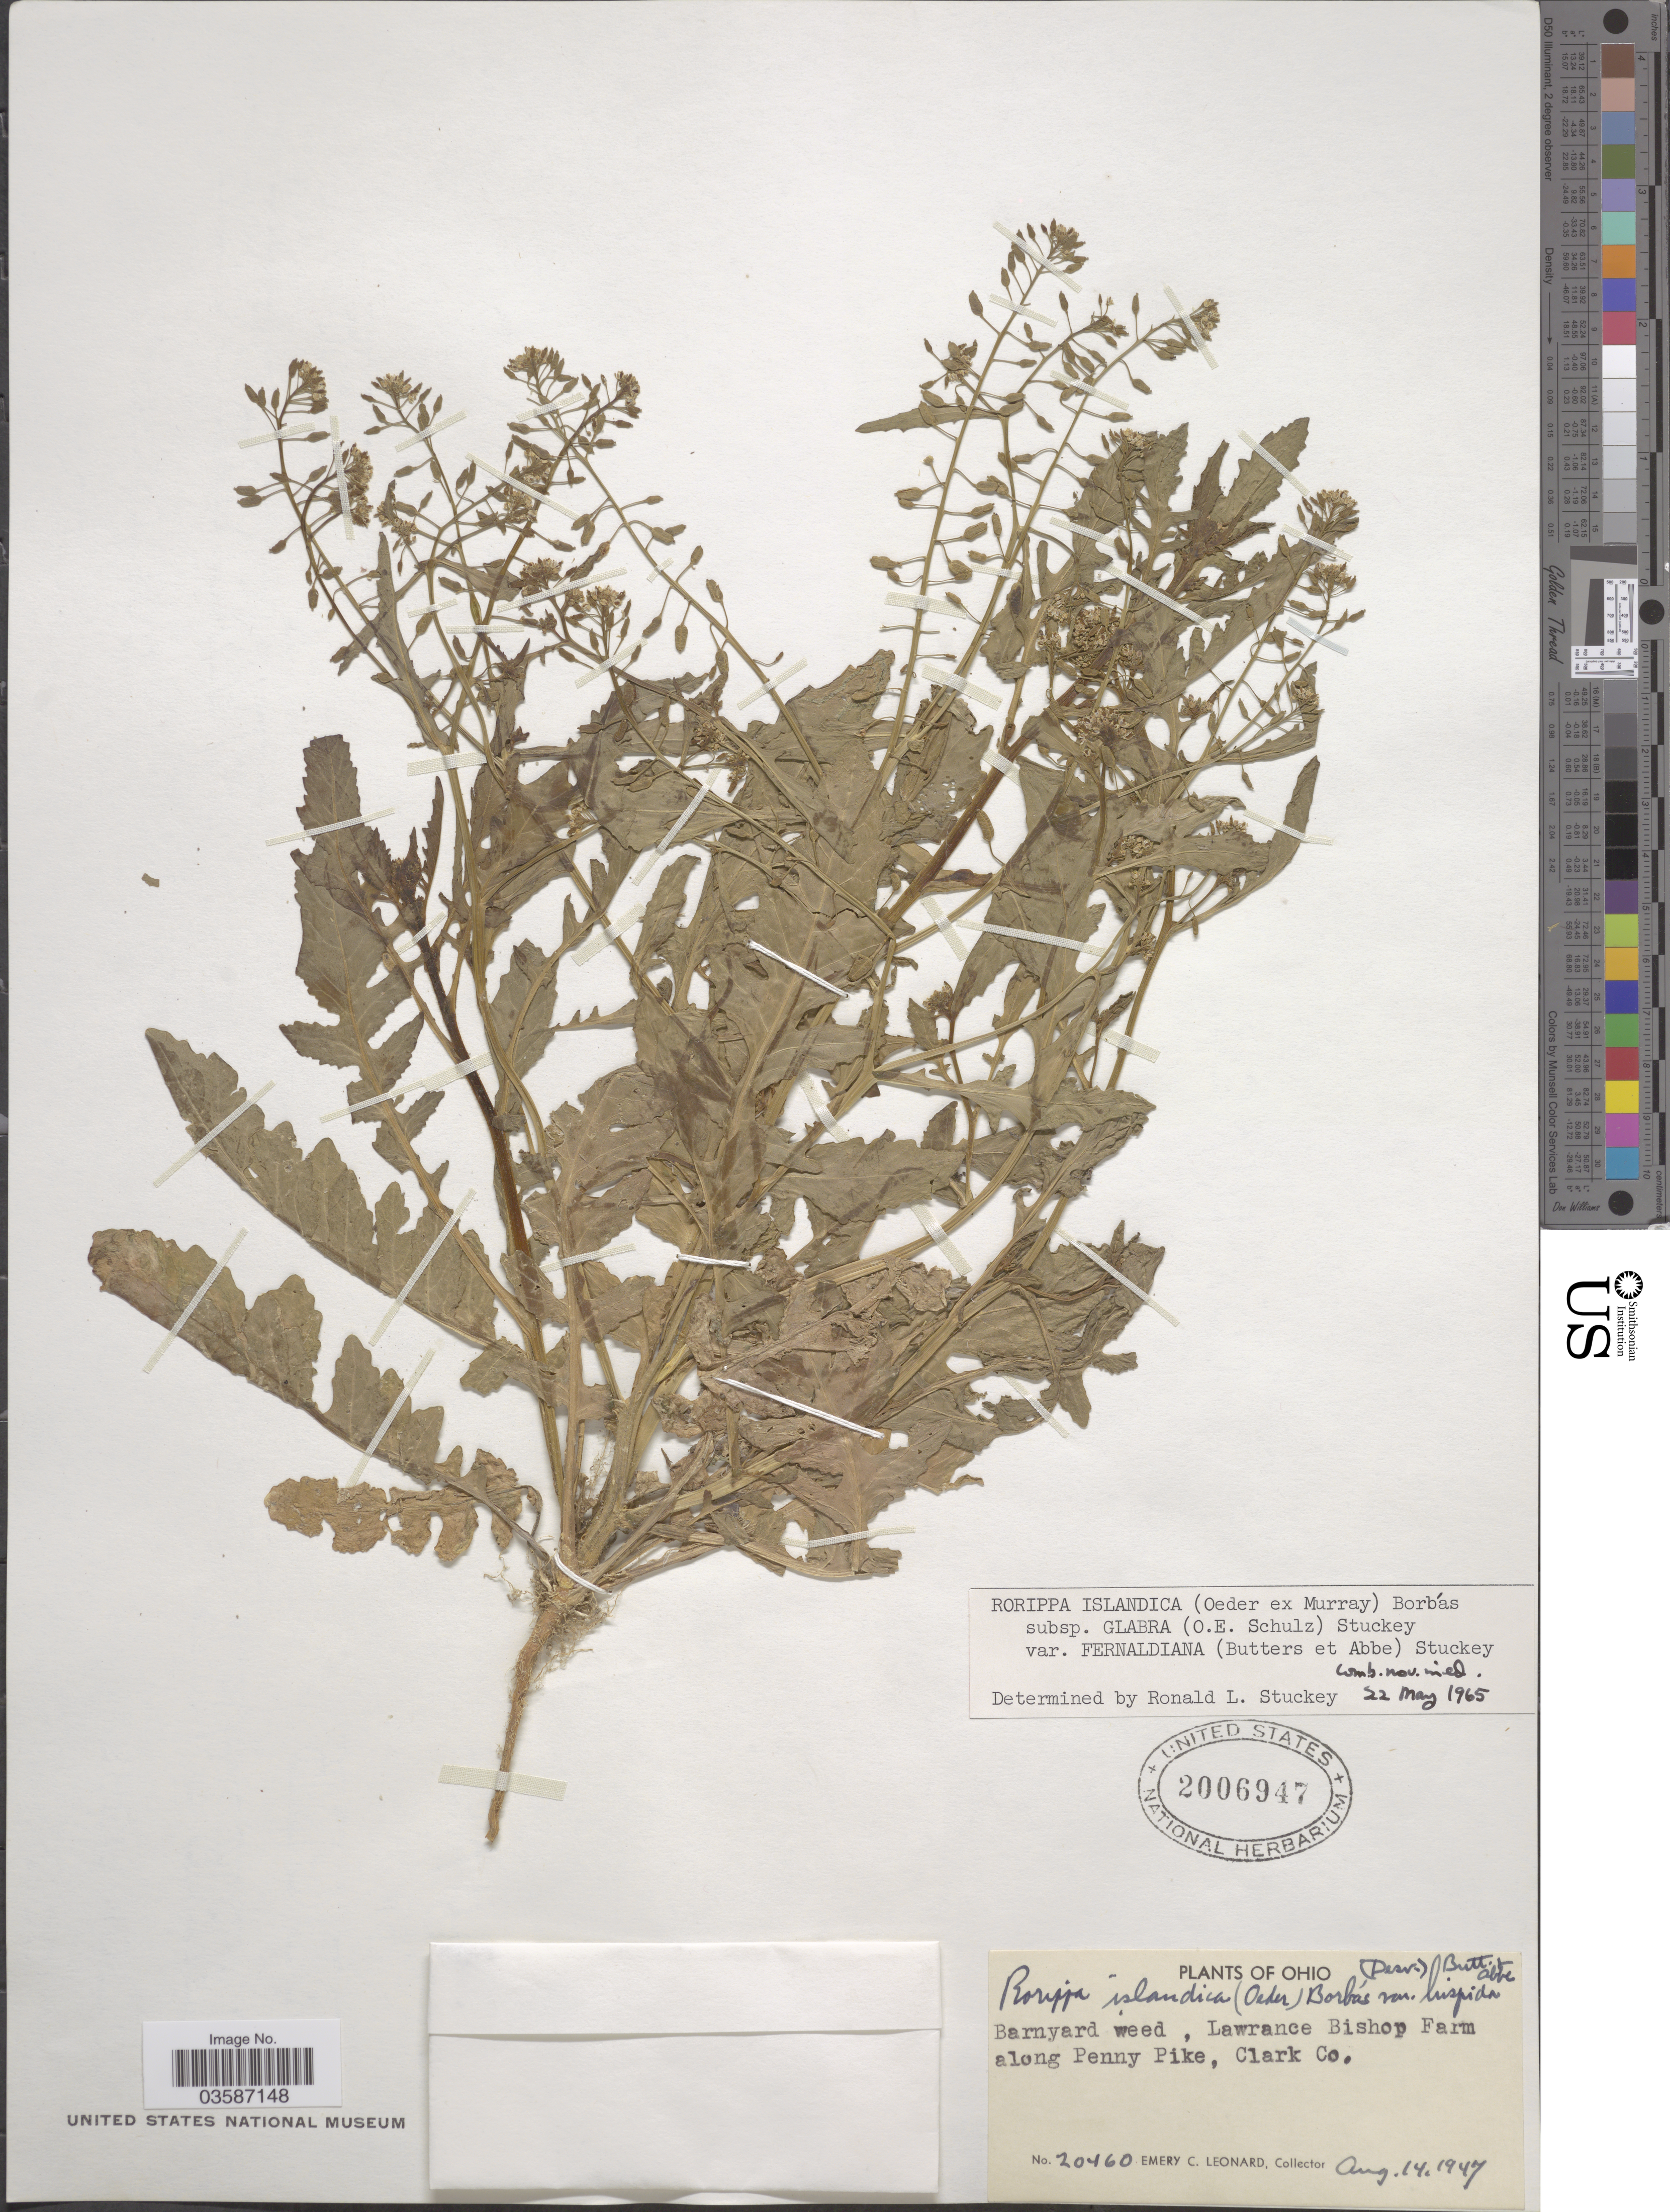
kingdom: Plantae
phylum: Tracheophyta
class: Magnoliopsida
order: Brassicales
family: Brassicaceae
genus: Rorippa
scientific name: Rorippa islandica var. fernaldiana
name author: Butters & Abbe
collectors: E. C. Leonard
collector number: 20460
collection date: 1947-08-14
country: United States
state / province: Ohio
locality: Barnyard weed, Lawrance Bishop Farm along Penny Pike, Clark Co.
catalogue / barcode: US 2006947